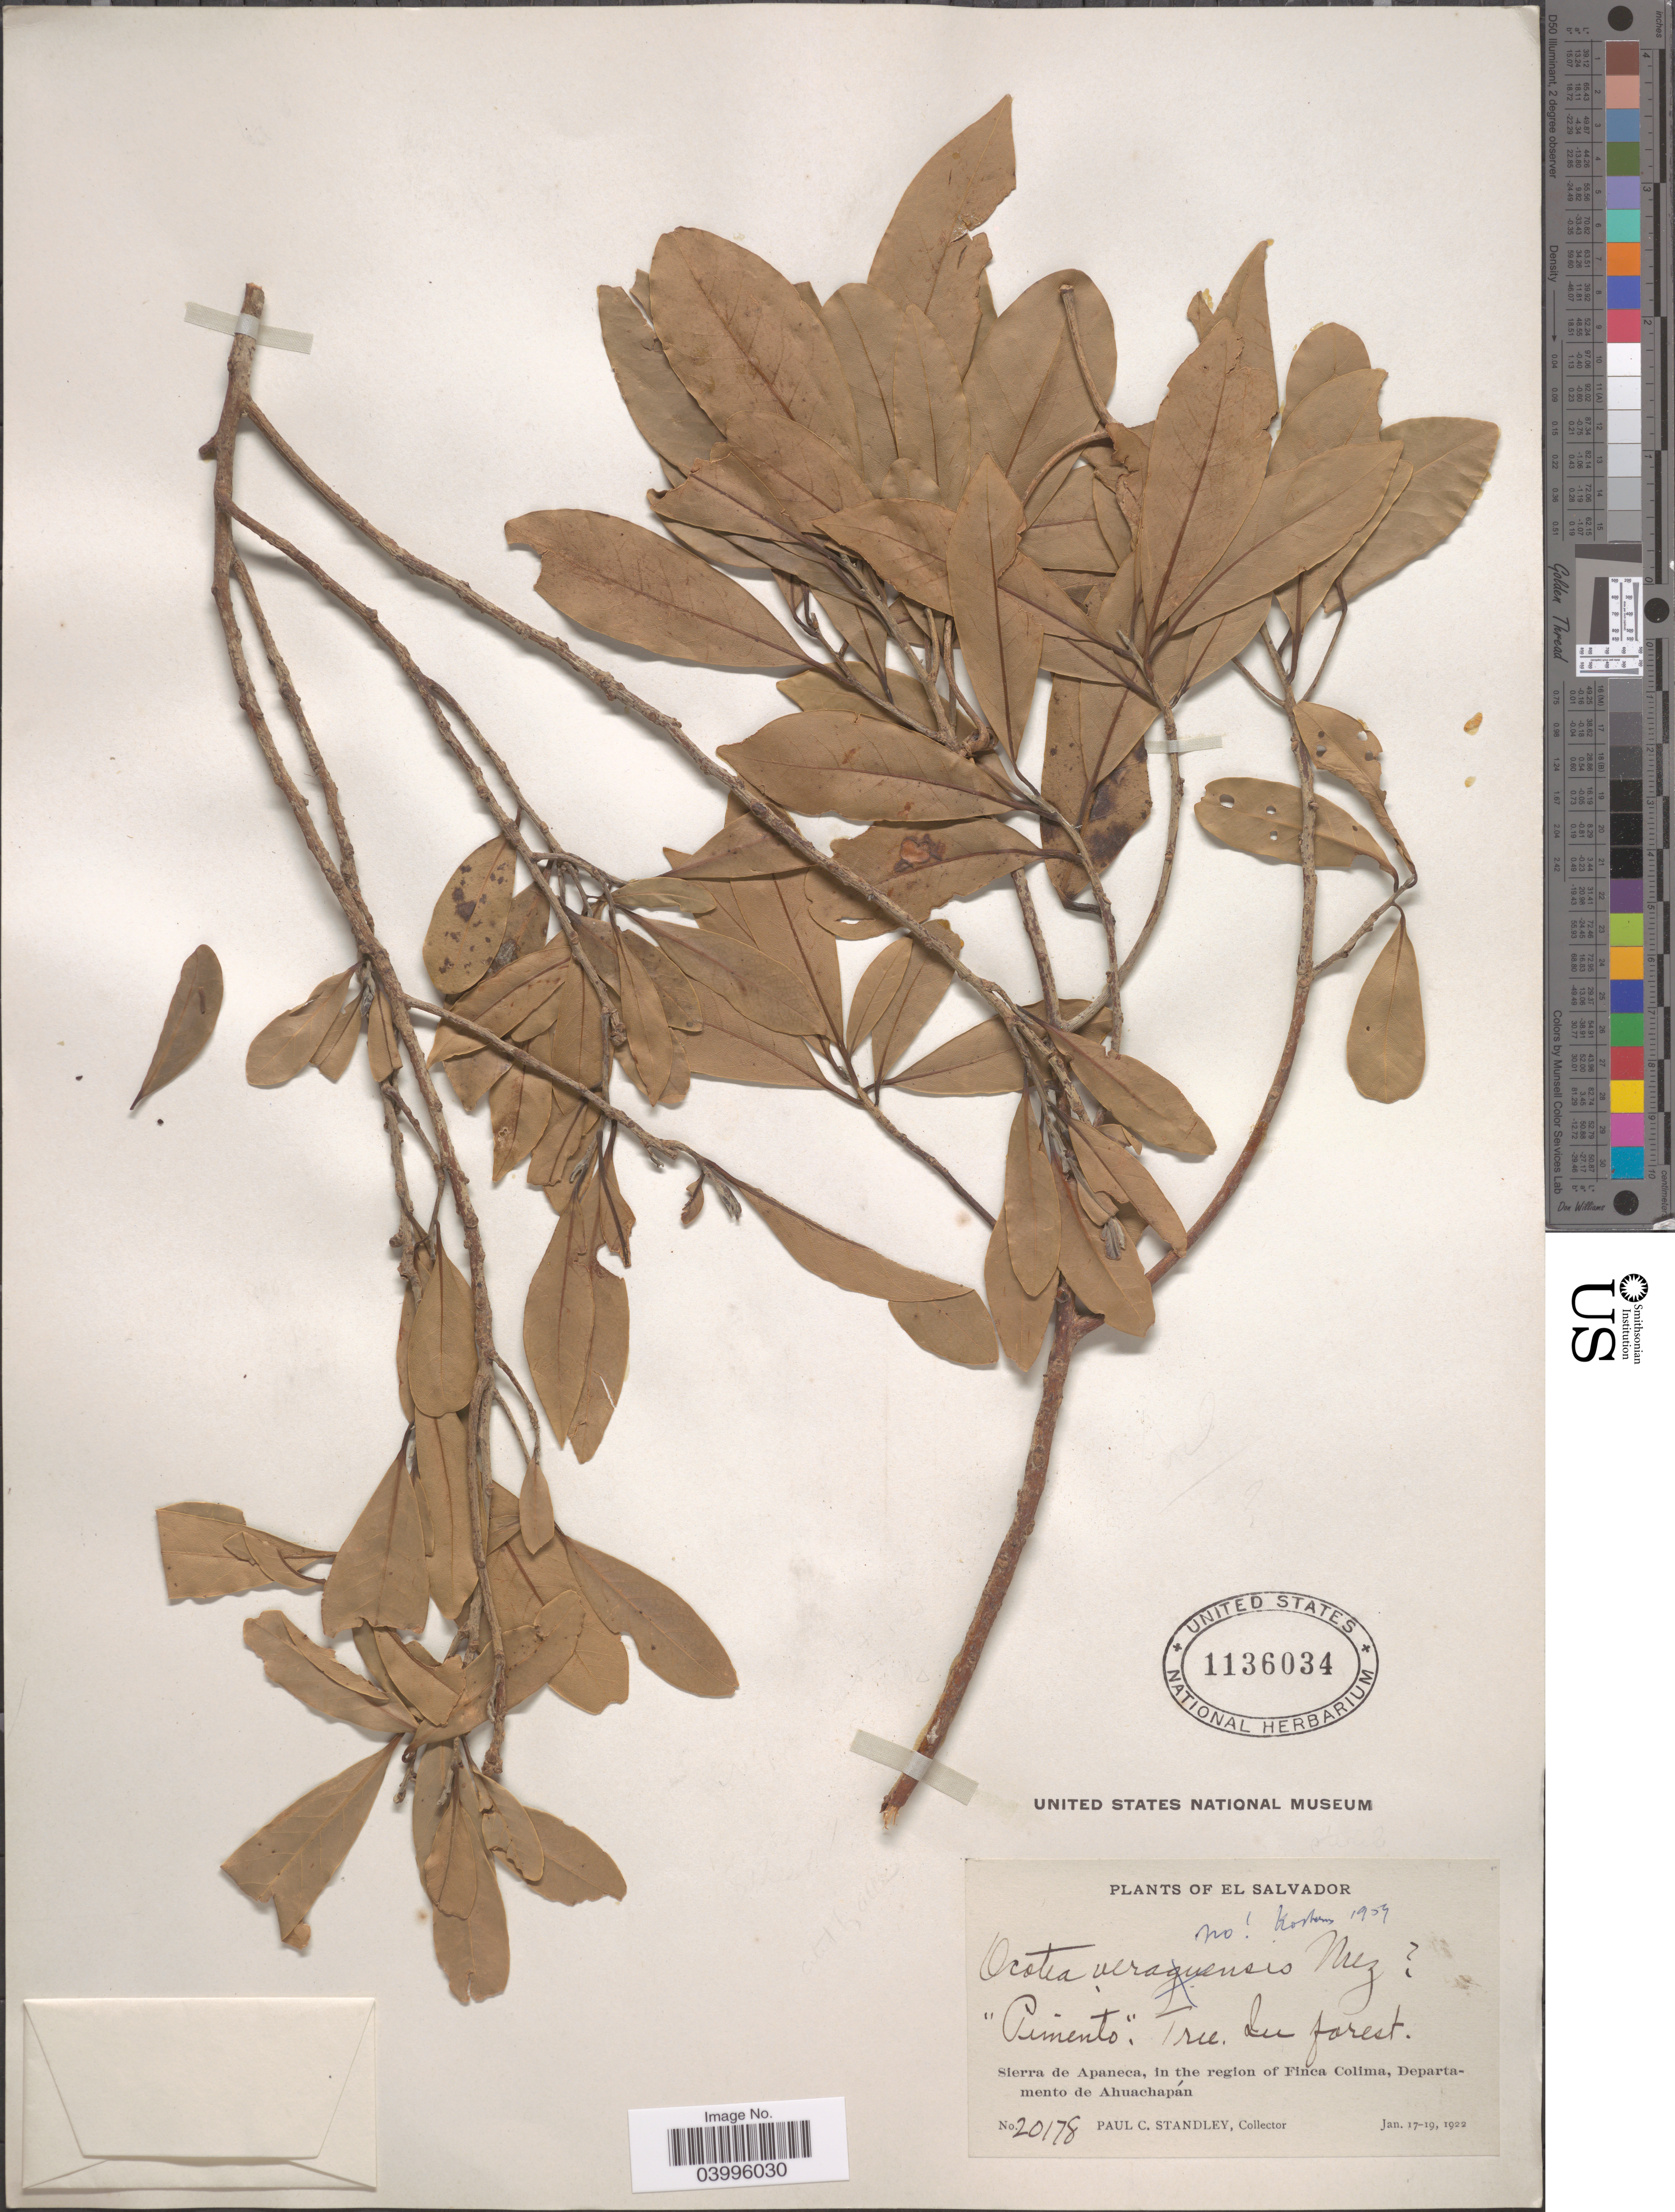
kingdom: Plantae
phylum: Tracheophyta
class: Magnoliopsida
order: Laurales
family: Lauraceae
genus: Ocotea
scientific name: Ocotea sp.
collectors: P. C. Standley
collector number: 20178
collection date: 1922-01-17/1922-01-19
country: El Salvador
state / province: Ahuachapan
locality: Sierra de Apaneca, in the region of Finca Colima, Departamento de Ahuachapán.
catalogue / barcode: US 1136034